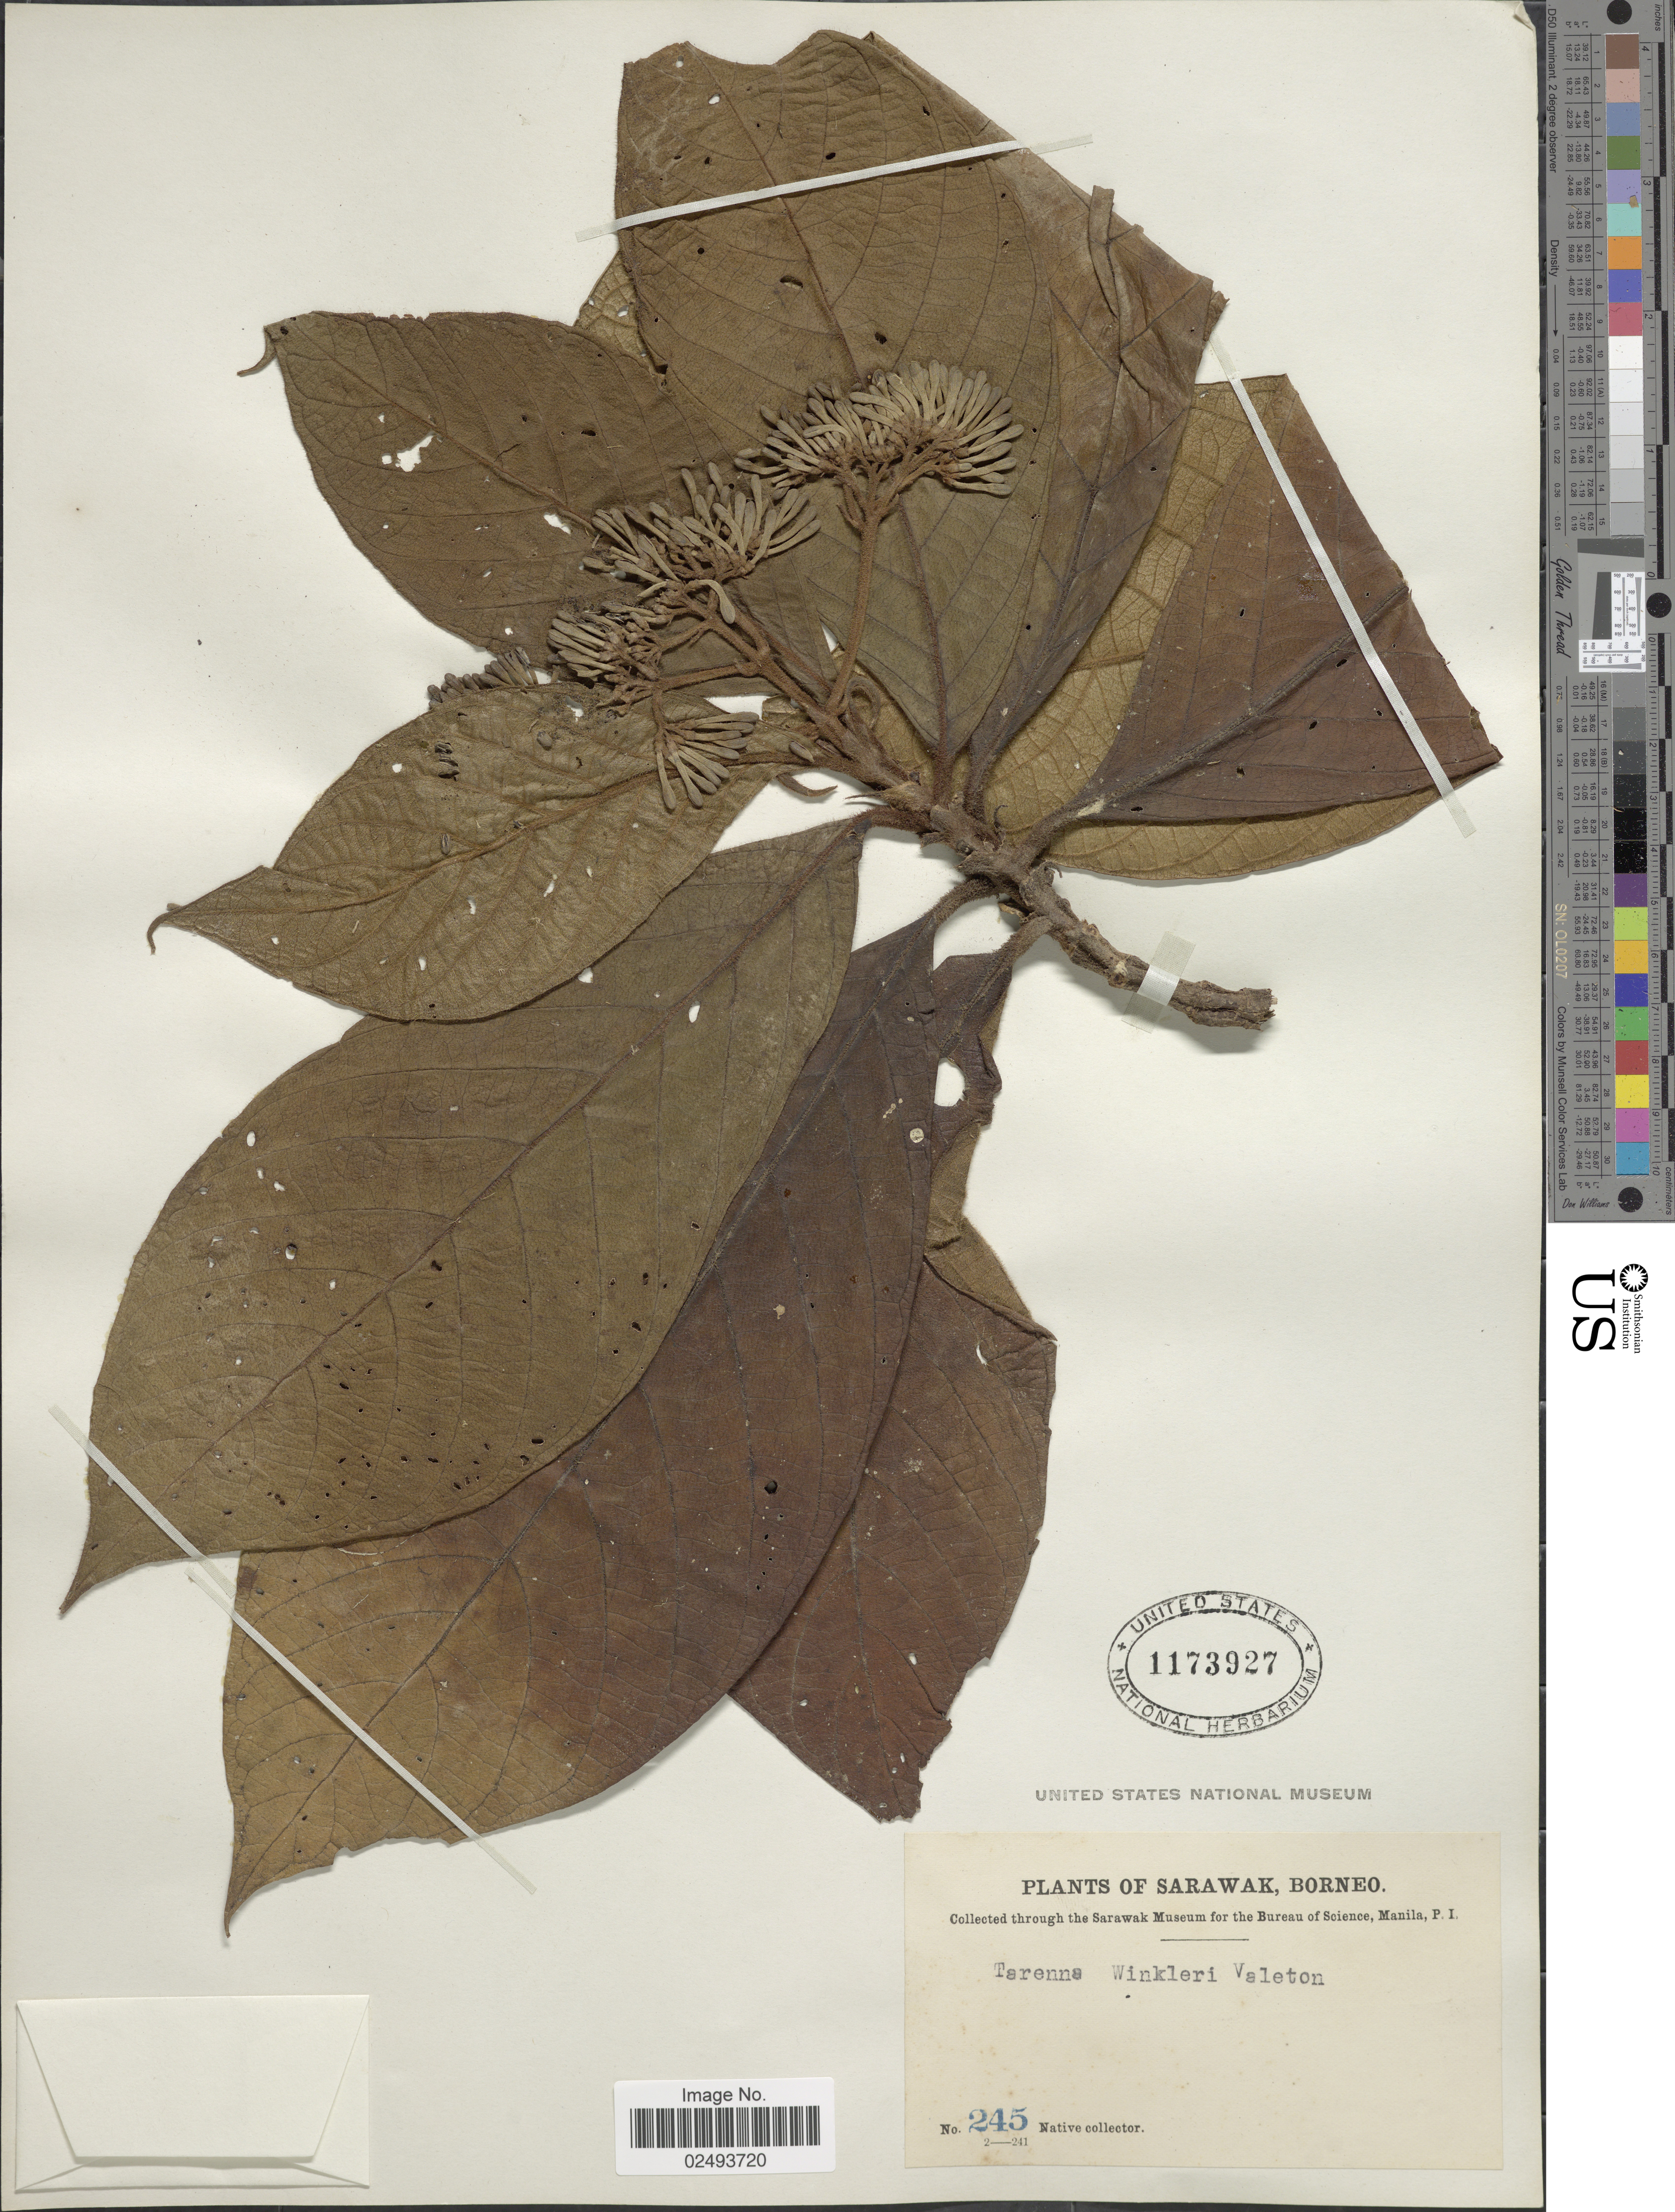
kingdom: Plantae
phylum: Tracheophyta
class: Magnoliopsida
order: Gentianales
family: Rubiaceae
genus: Tarenna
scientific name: Tarenna winkleri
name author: Valeton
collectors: Native collector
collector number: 245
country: Malaysia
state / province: Sarawak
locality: Sarawak, Borneo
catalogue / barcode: US 1173927